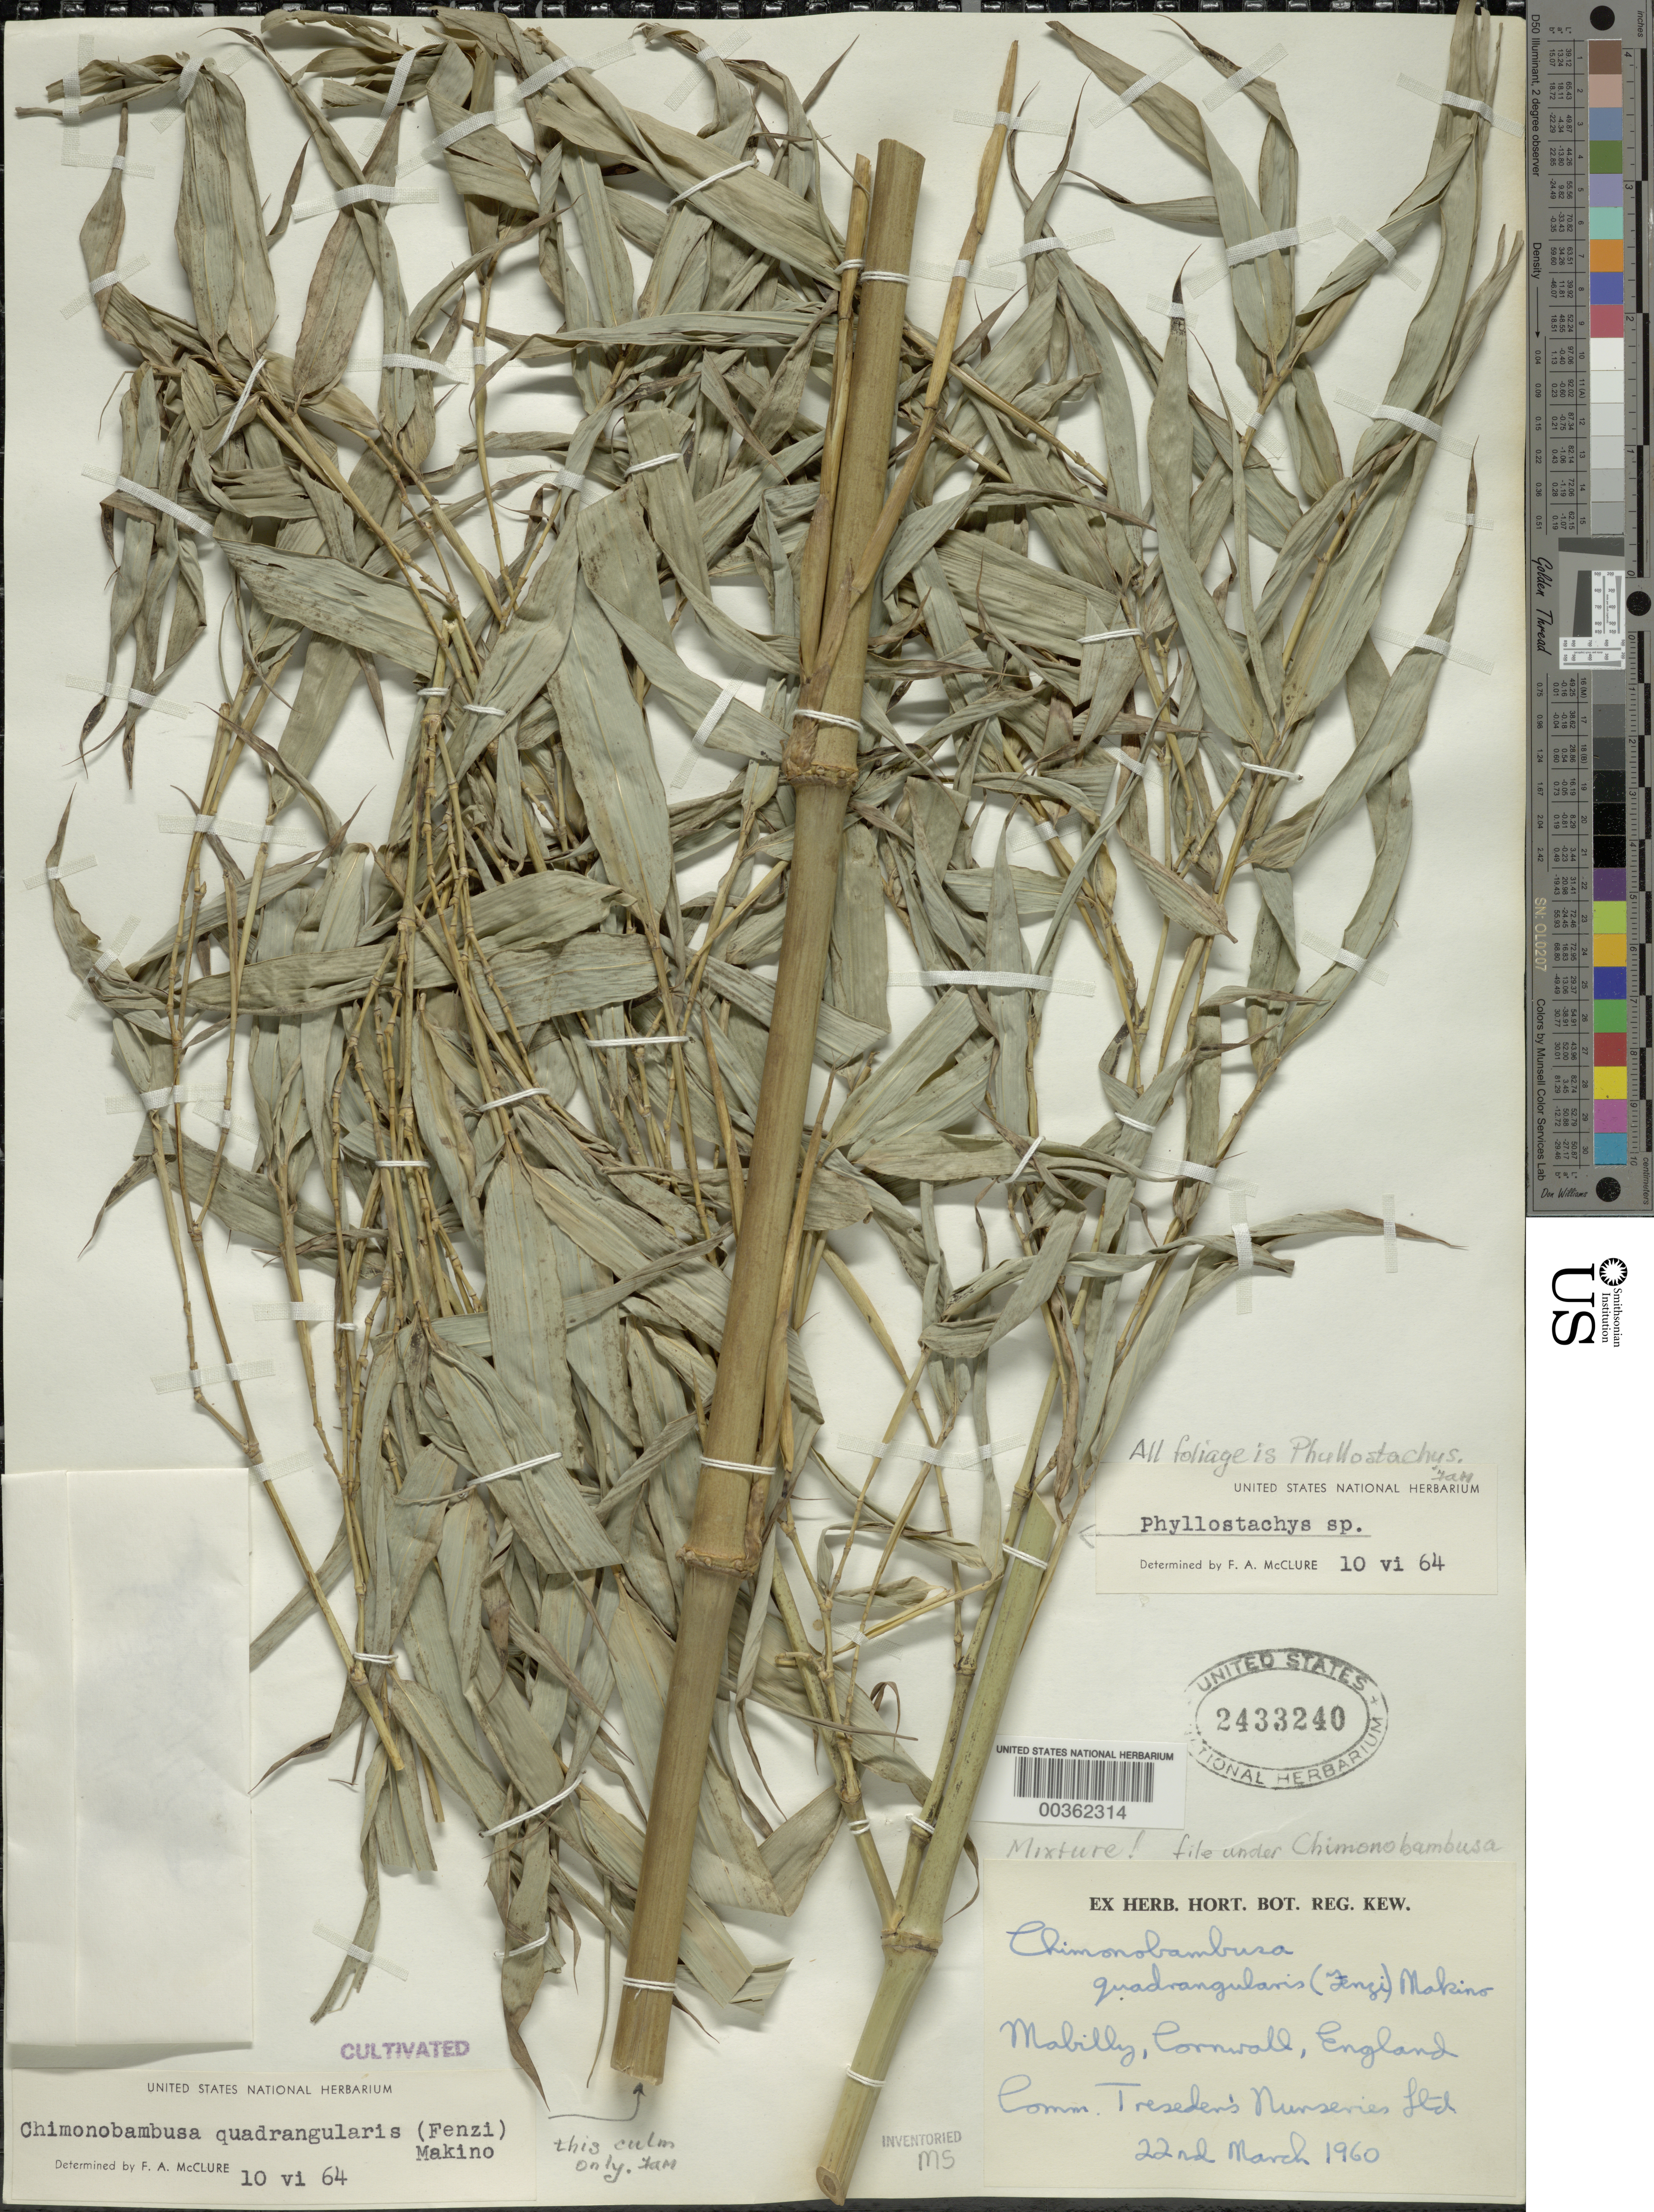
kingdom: Plantae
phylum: Tracheophyta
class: Liliopsida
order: Poales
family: Poaceae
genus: Chimonobambusa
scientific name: Chimonobambusa quadrangularis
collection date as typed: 22 Mar 1960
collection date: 1960-03-22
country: United Kingdom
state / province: England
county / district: Cornwall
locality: Mabilly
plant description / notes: Mixed sheet, also Phyllostachys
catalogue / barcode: US 2433240